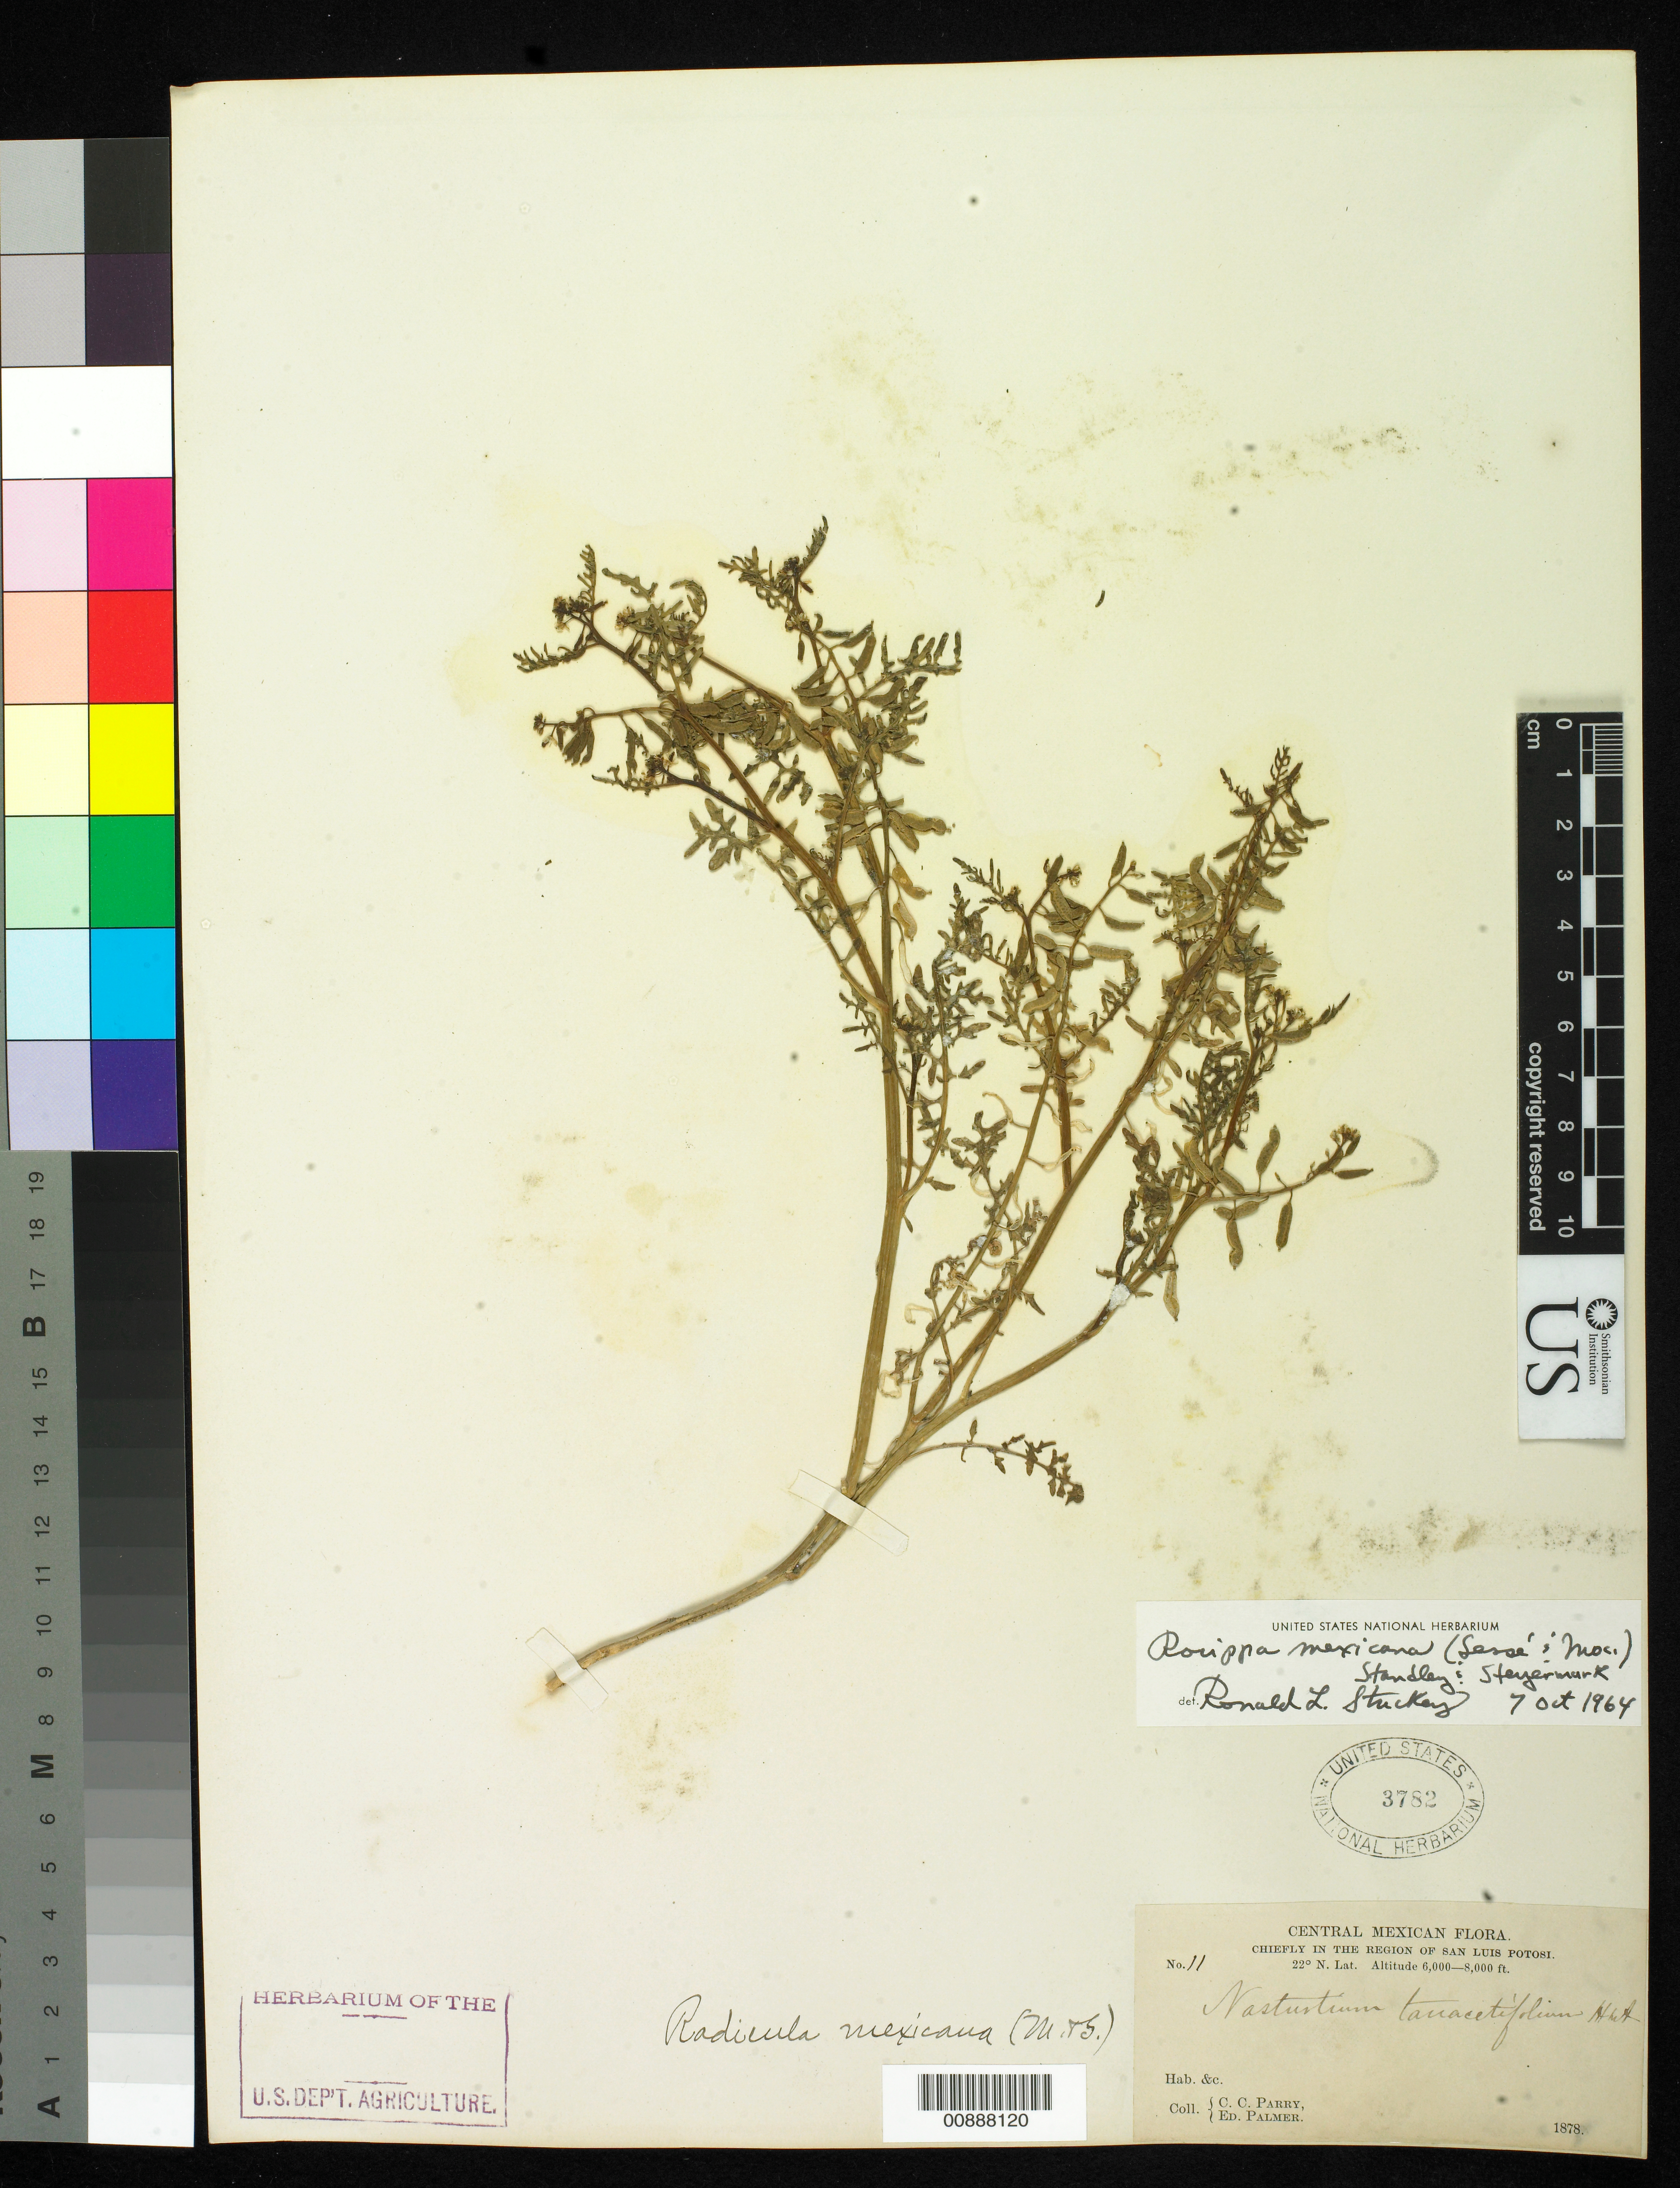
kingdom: Plantae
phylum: Tracheophyta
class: Magnoliopsida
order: Brassicales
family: Brassicaceae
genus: Rorippa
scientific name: Rorippa mexicana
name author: (Moc.) Standl. & Steyerm.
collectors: C. C. Parry & E. Palmer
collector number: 11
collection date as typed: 1878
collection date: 1878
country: Mexico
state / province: San Luis Potosí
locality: Chiefly in the region of San Luis Potosí.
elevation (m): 1829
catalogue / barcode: US 3782